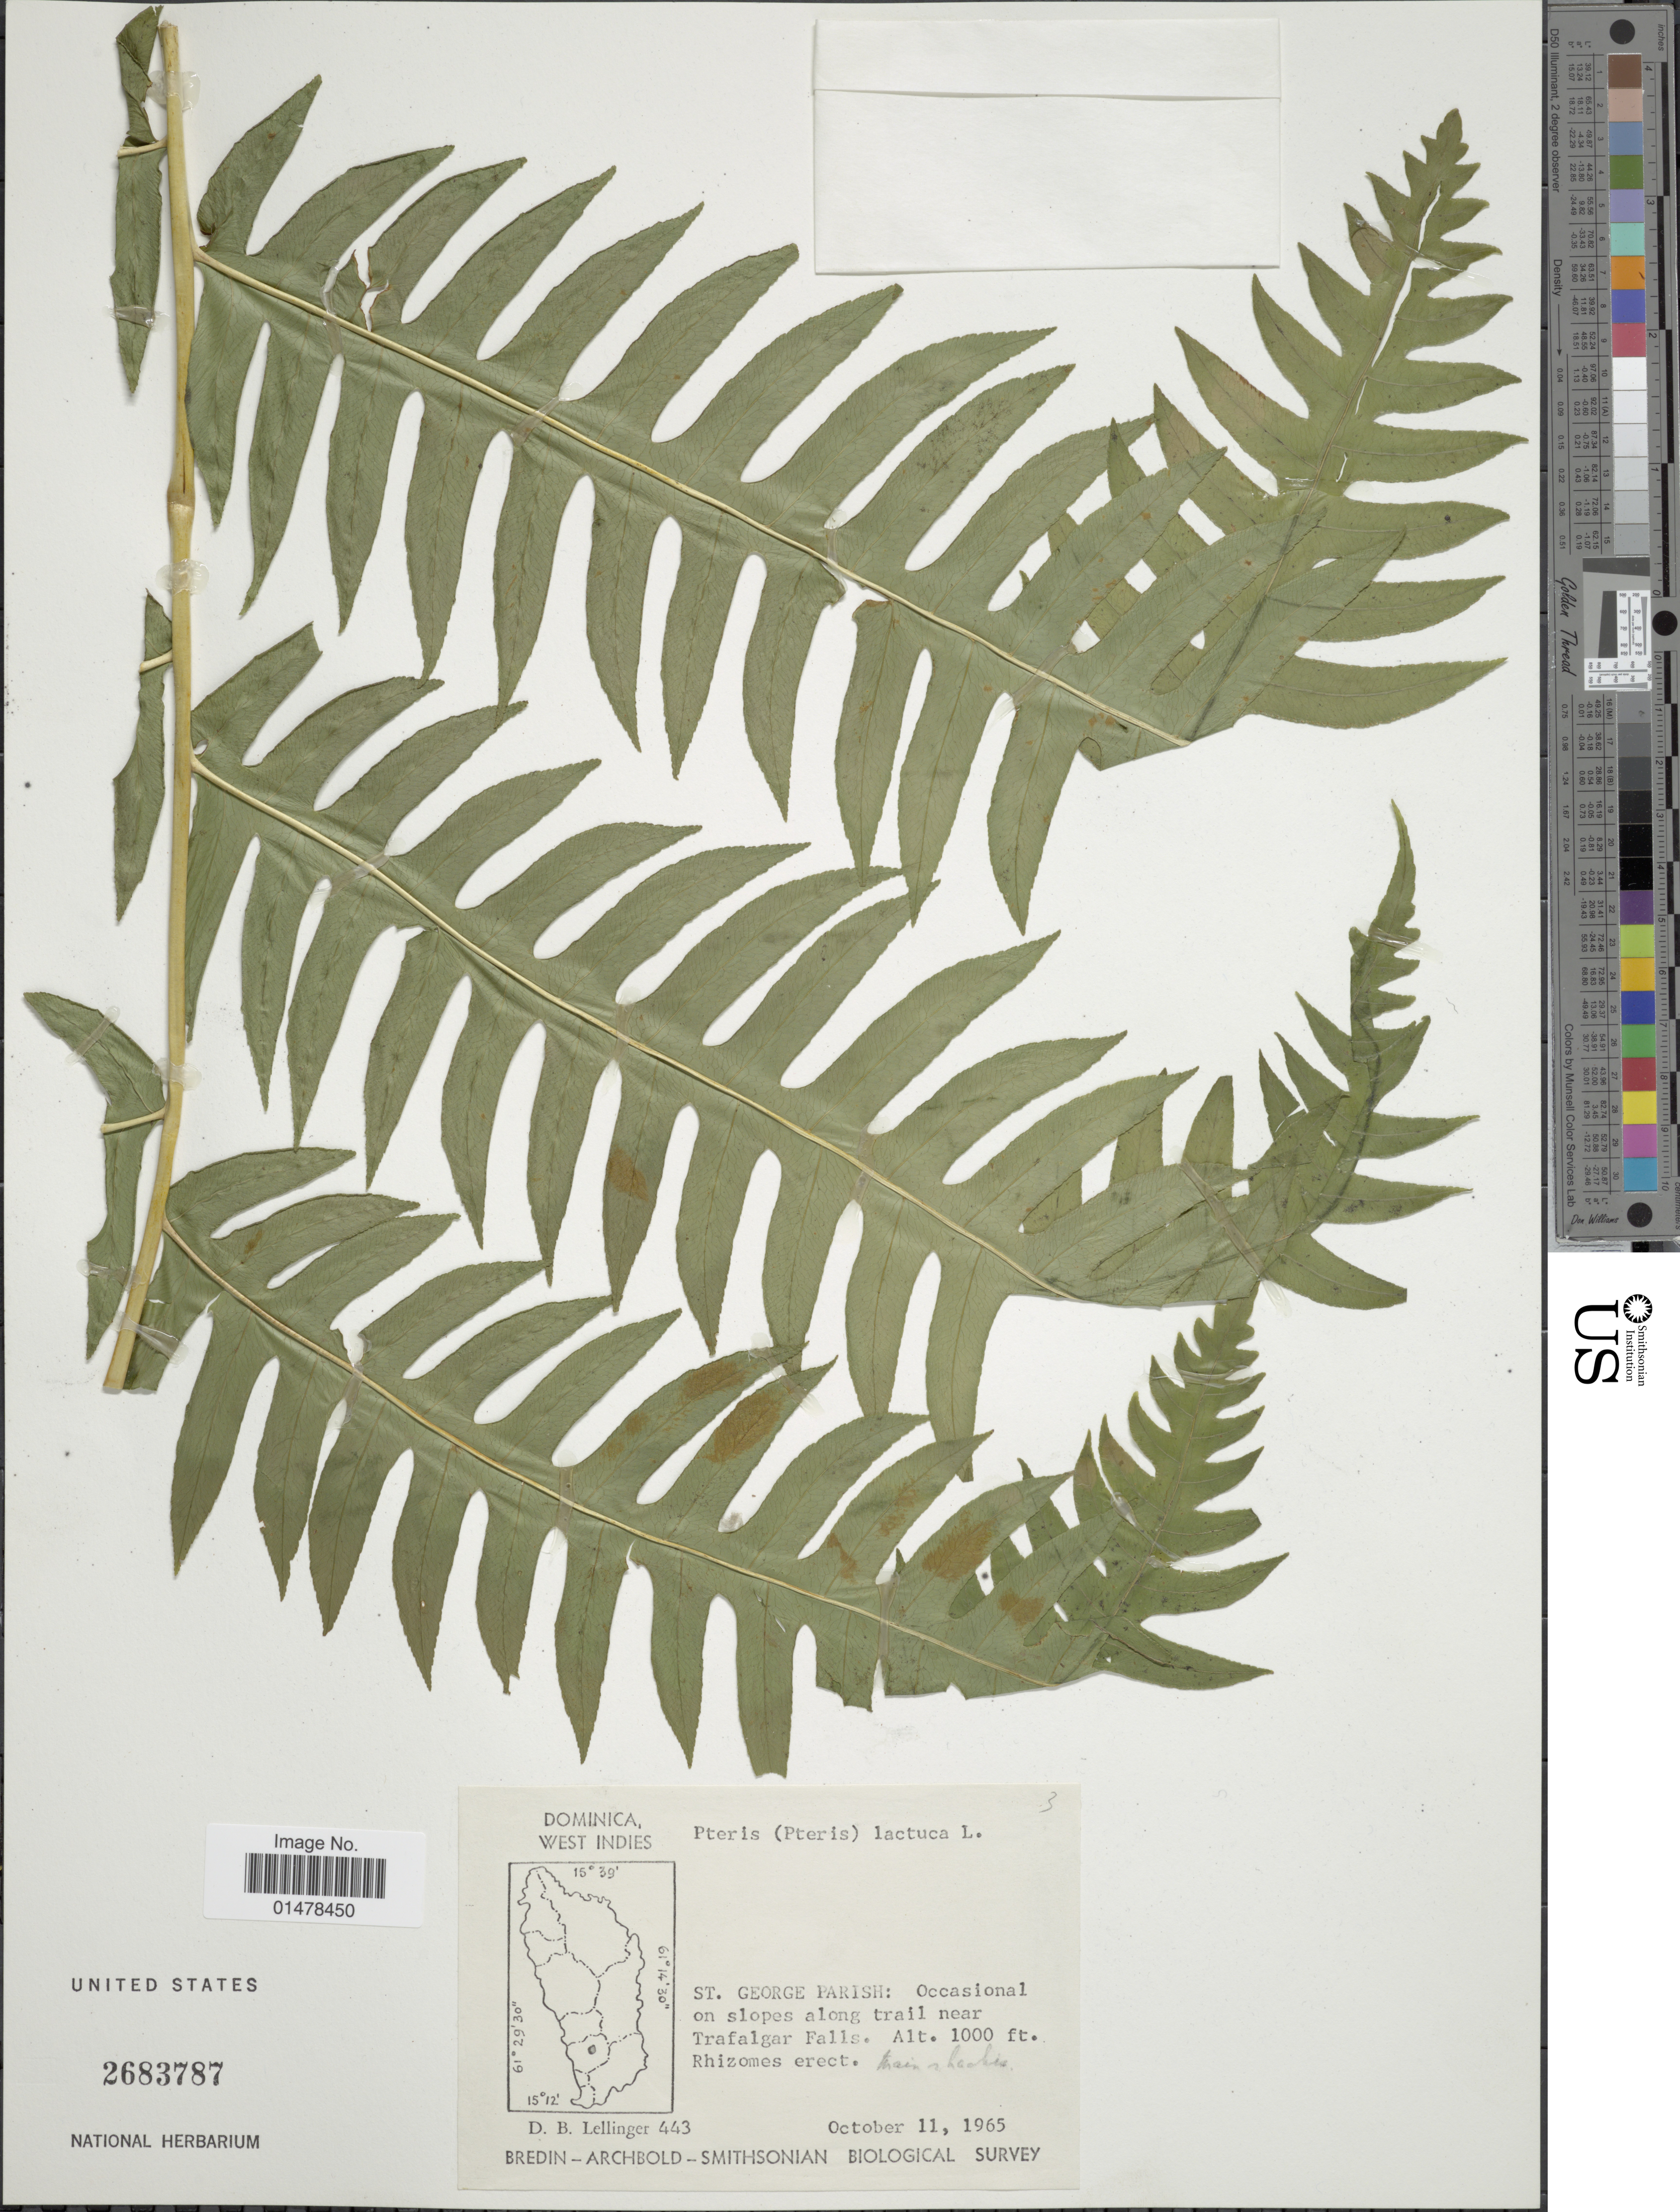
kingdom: Plantae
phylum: Tracheophyta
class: Polypodiopsida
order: Polypodiales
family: Pteridaceae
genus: Pteris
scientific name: Pteris arborea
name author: L.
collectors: D. B. Lellinger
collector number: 443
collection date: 1965-10-11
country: Dominica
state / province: St. George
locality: St George Parish: Occasional on slopes along trail near Trafalgar Falls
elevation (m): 305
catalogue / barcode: US 2683787